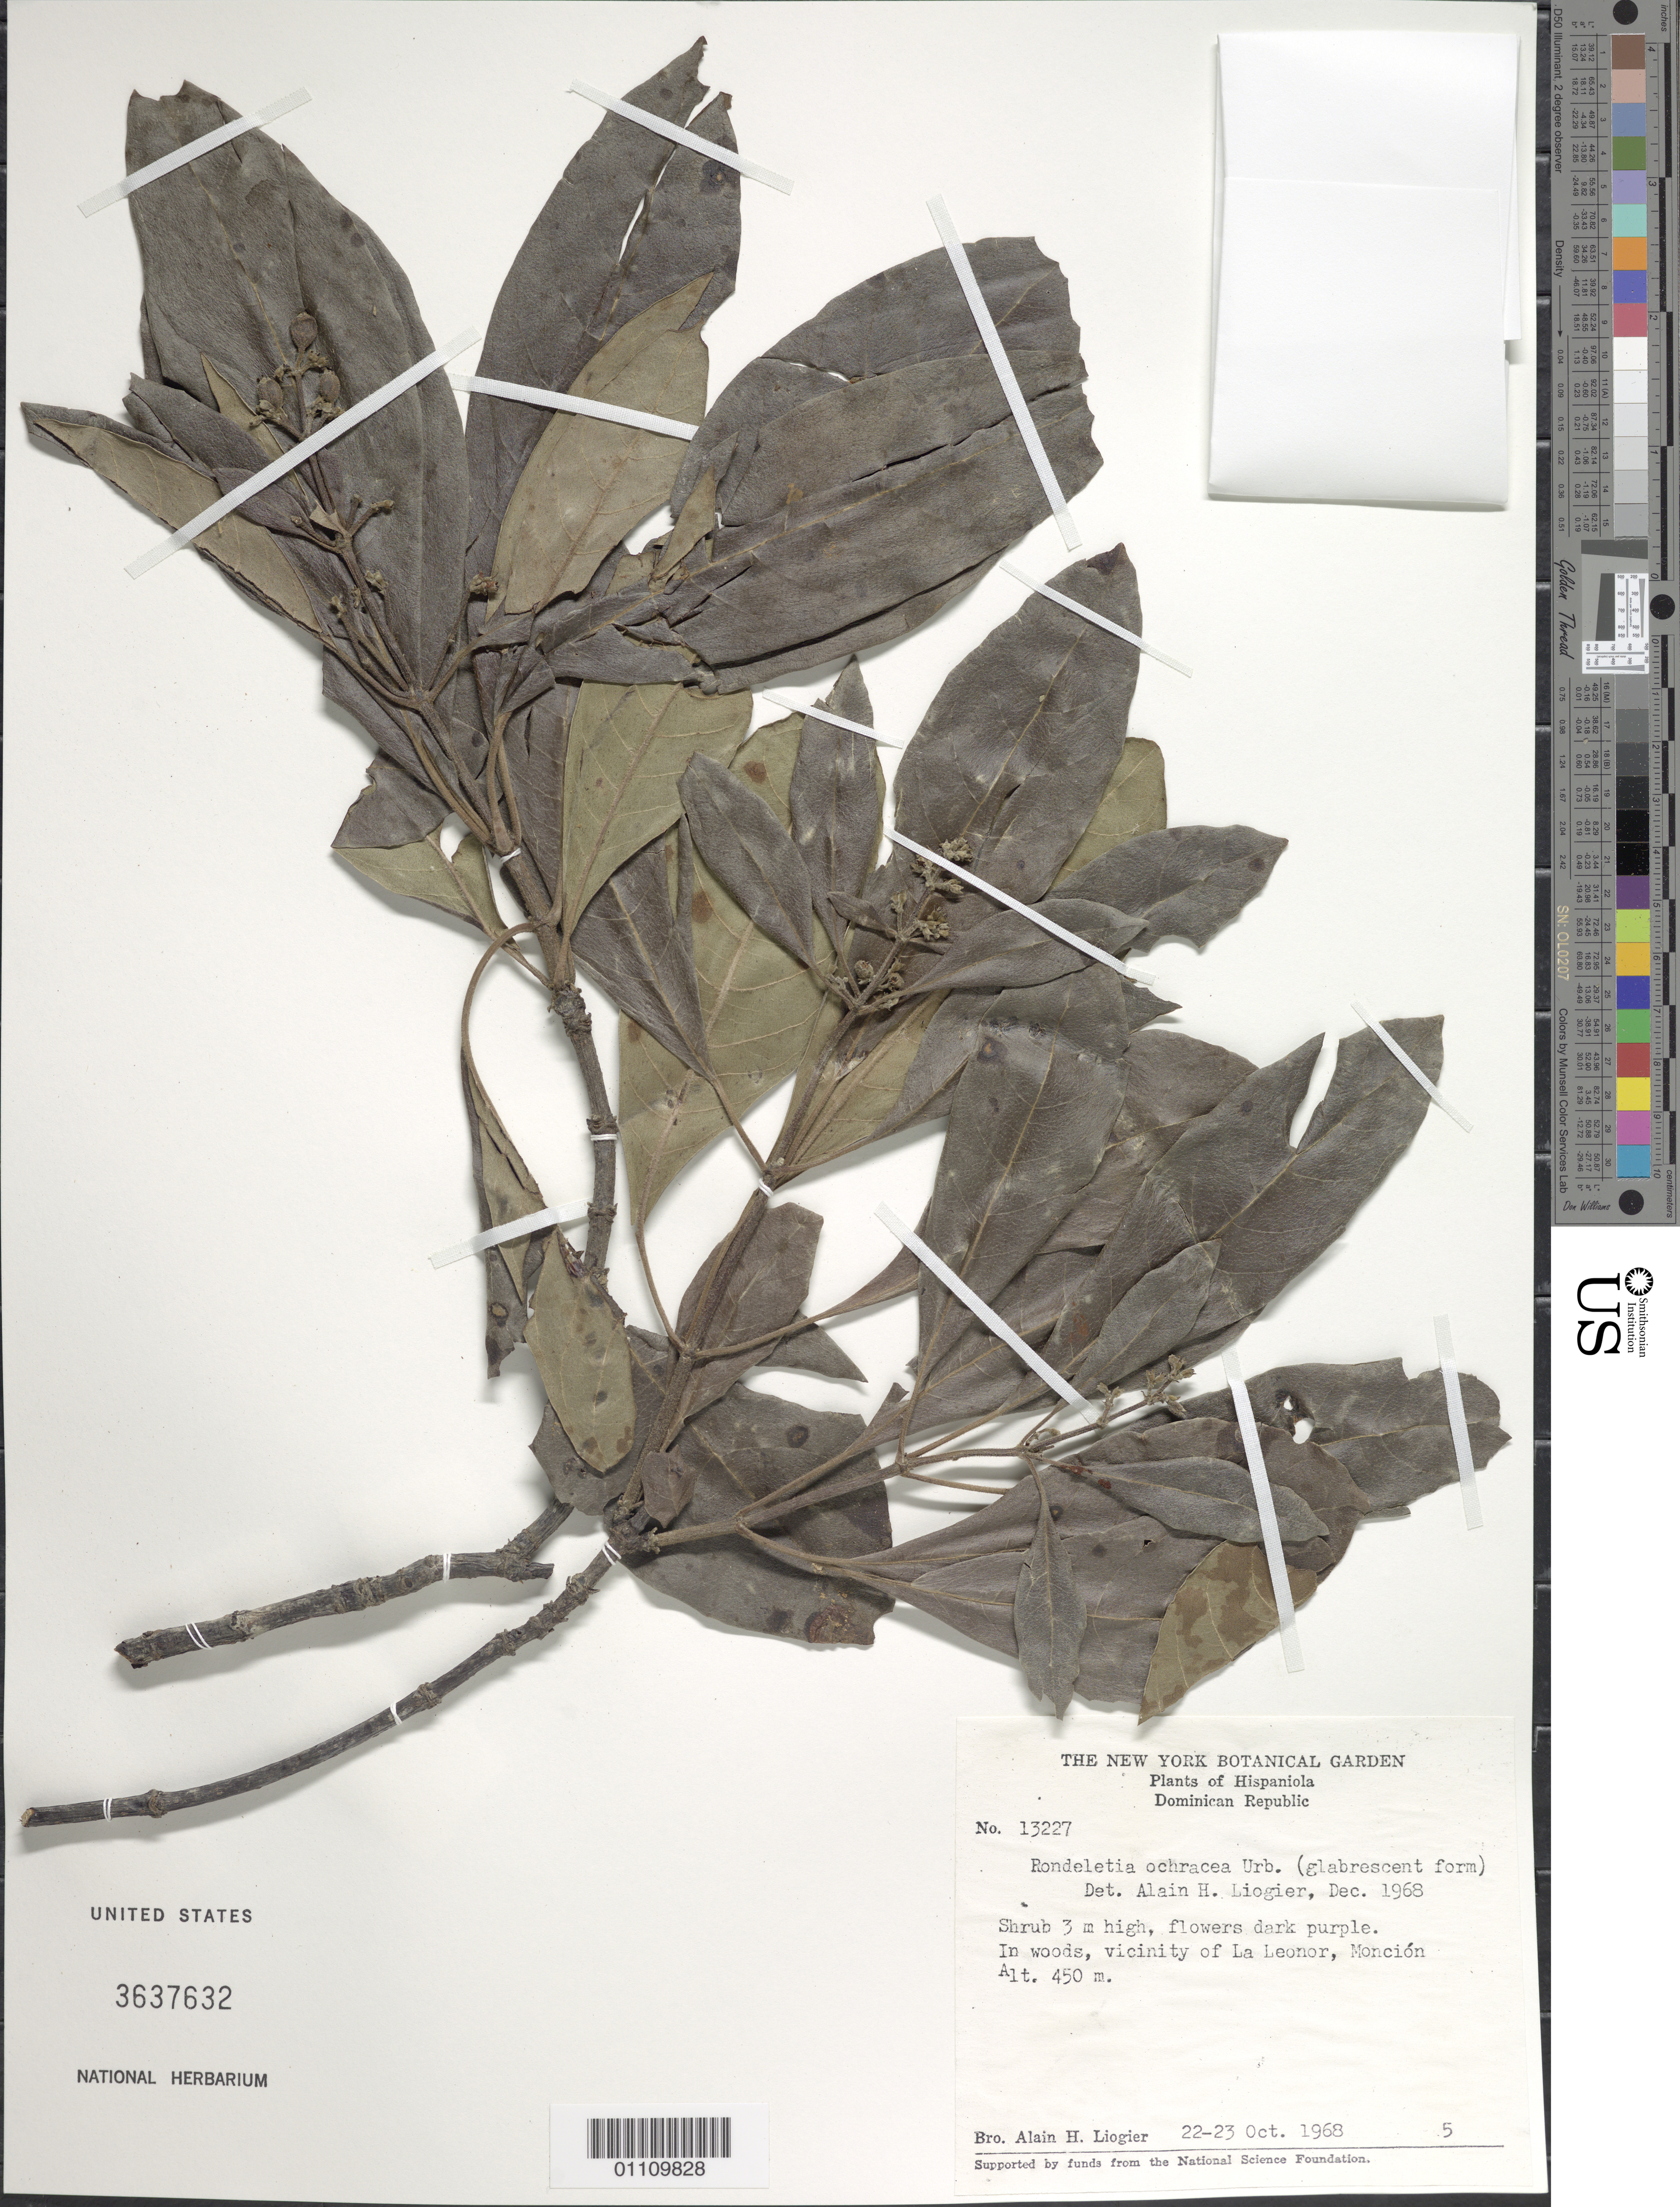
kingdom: Plantae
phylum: Tracheophyta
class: Magnoliopsida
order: Gentianales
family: Rubiaceae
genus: Rondeletia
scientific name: Rondeletia ochracea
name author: Urb.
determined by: Liogier, Alain H.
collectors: A. H. Liogier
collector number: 13227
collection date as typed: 22 Oct 1968 to 23 Oct 1968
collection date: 1968-10-22/1968-10-23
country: Dominican Republic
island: Hispaniola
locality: Monción, vicinity of La Leonor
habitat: In woods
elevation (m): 450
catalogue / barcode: US 3637632